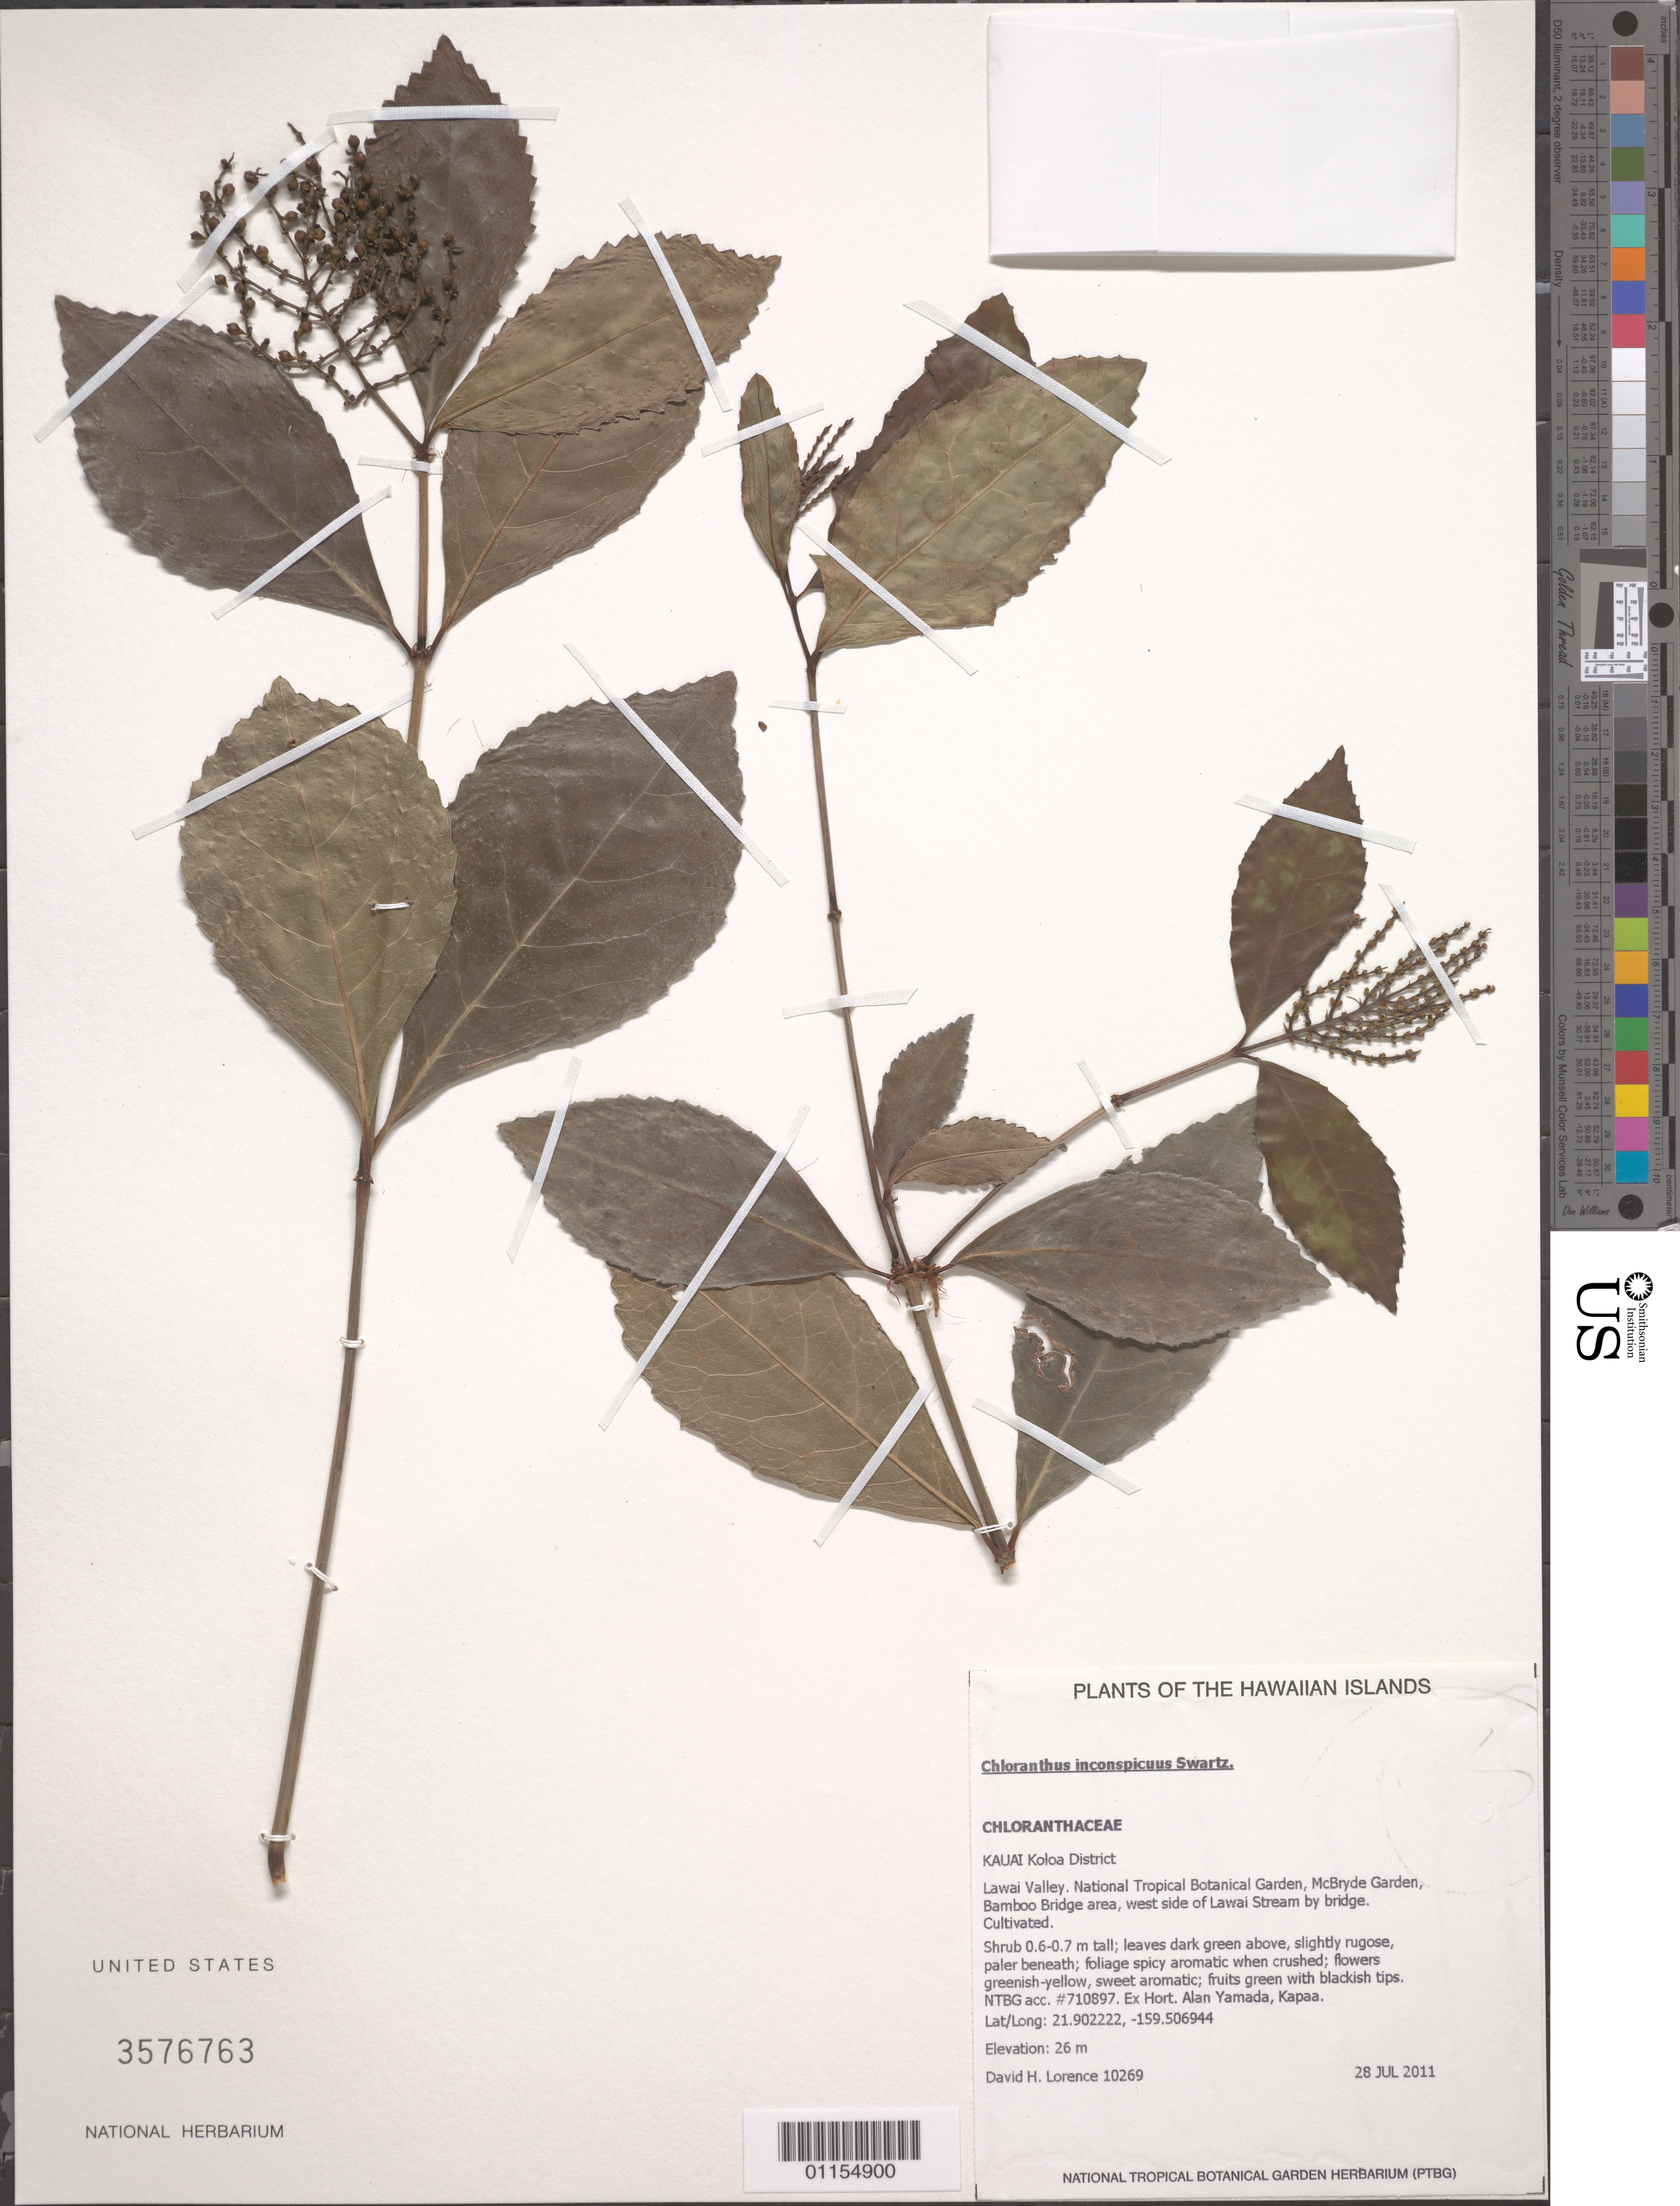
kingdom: Plantae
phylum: Tracheophyta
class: Magnoliopsida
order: Chloranthales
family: Chloranthaceae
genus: Chloranthus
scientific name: Chloranthus inconspicuus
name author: Sw.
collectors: D. Lorence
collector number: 10269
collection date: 2011-07-28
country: United States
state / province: Hawaii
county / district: Kauai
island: Kaua'i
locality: Koloa District, Lawai Valley, National Tropical Botanical Garden, McBryde Garden, Bamboo Bridge area, west side of Lawai Stream by bridge.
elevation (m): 26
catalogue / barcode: US 3576763